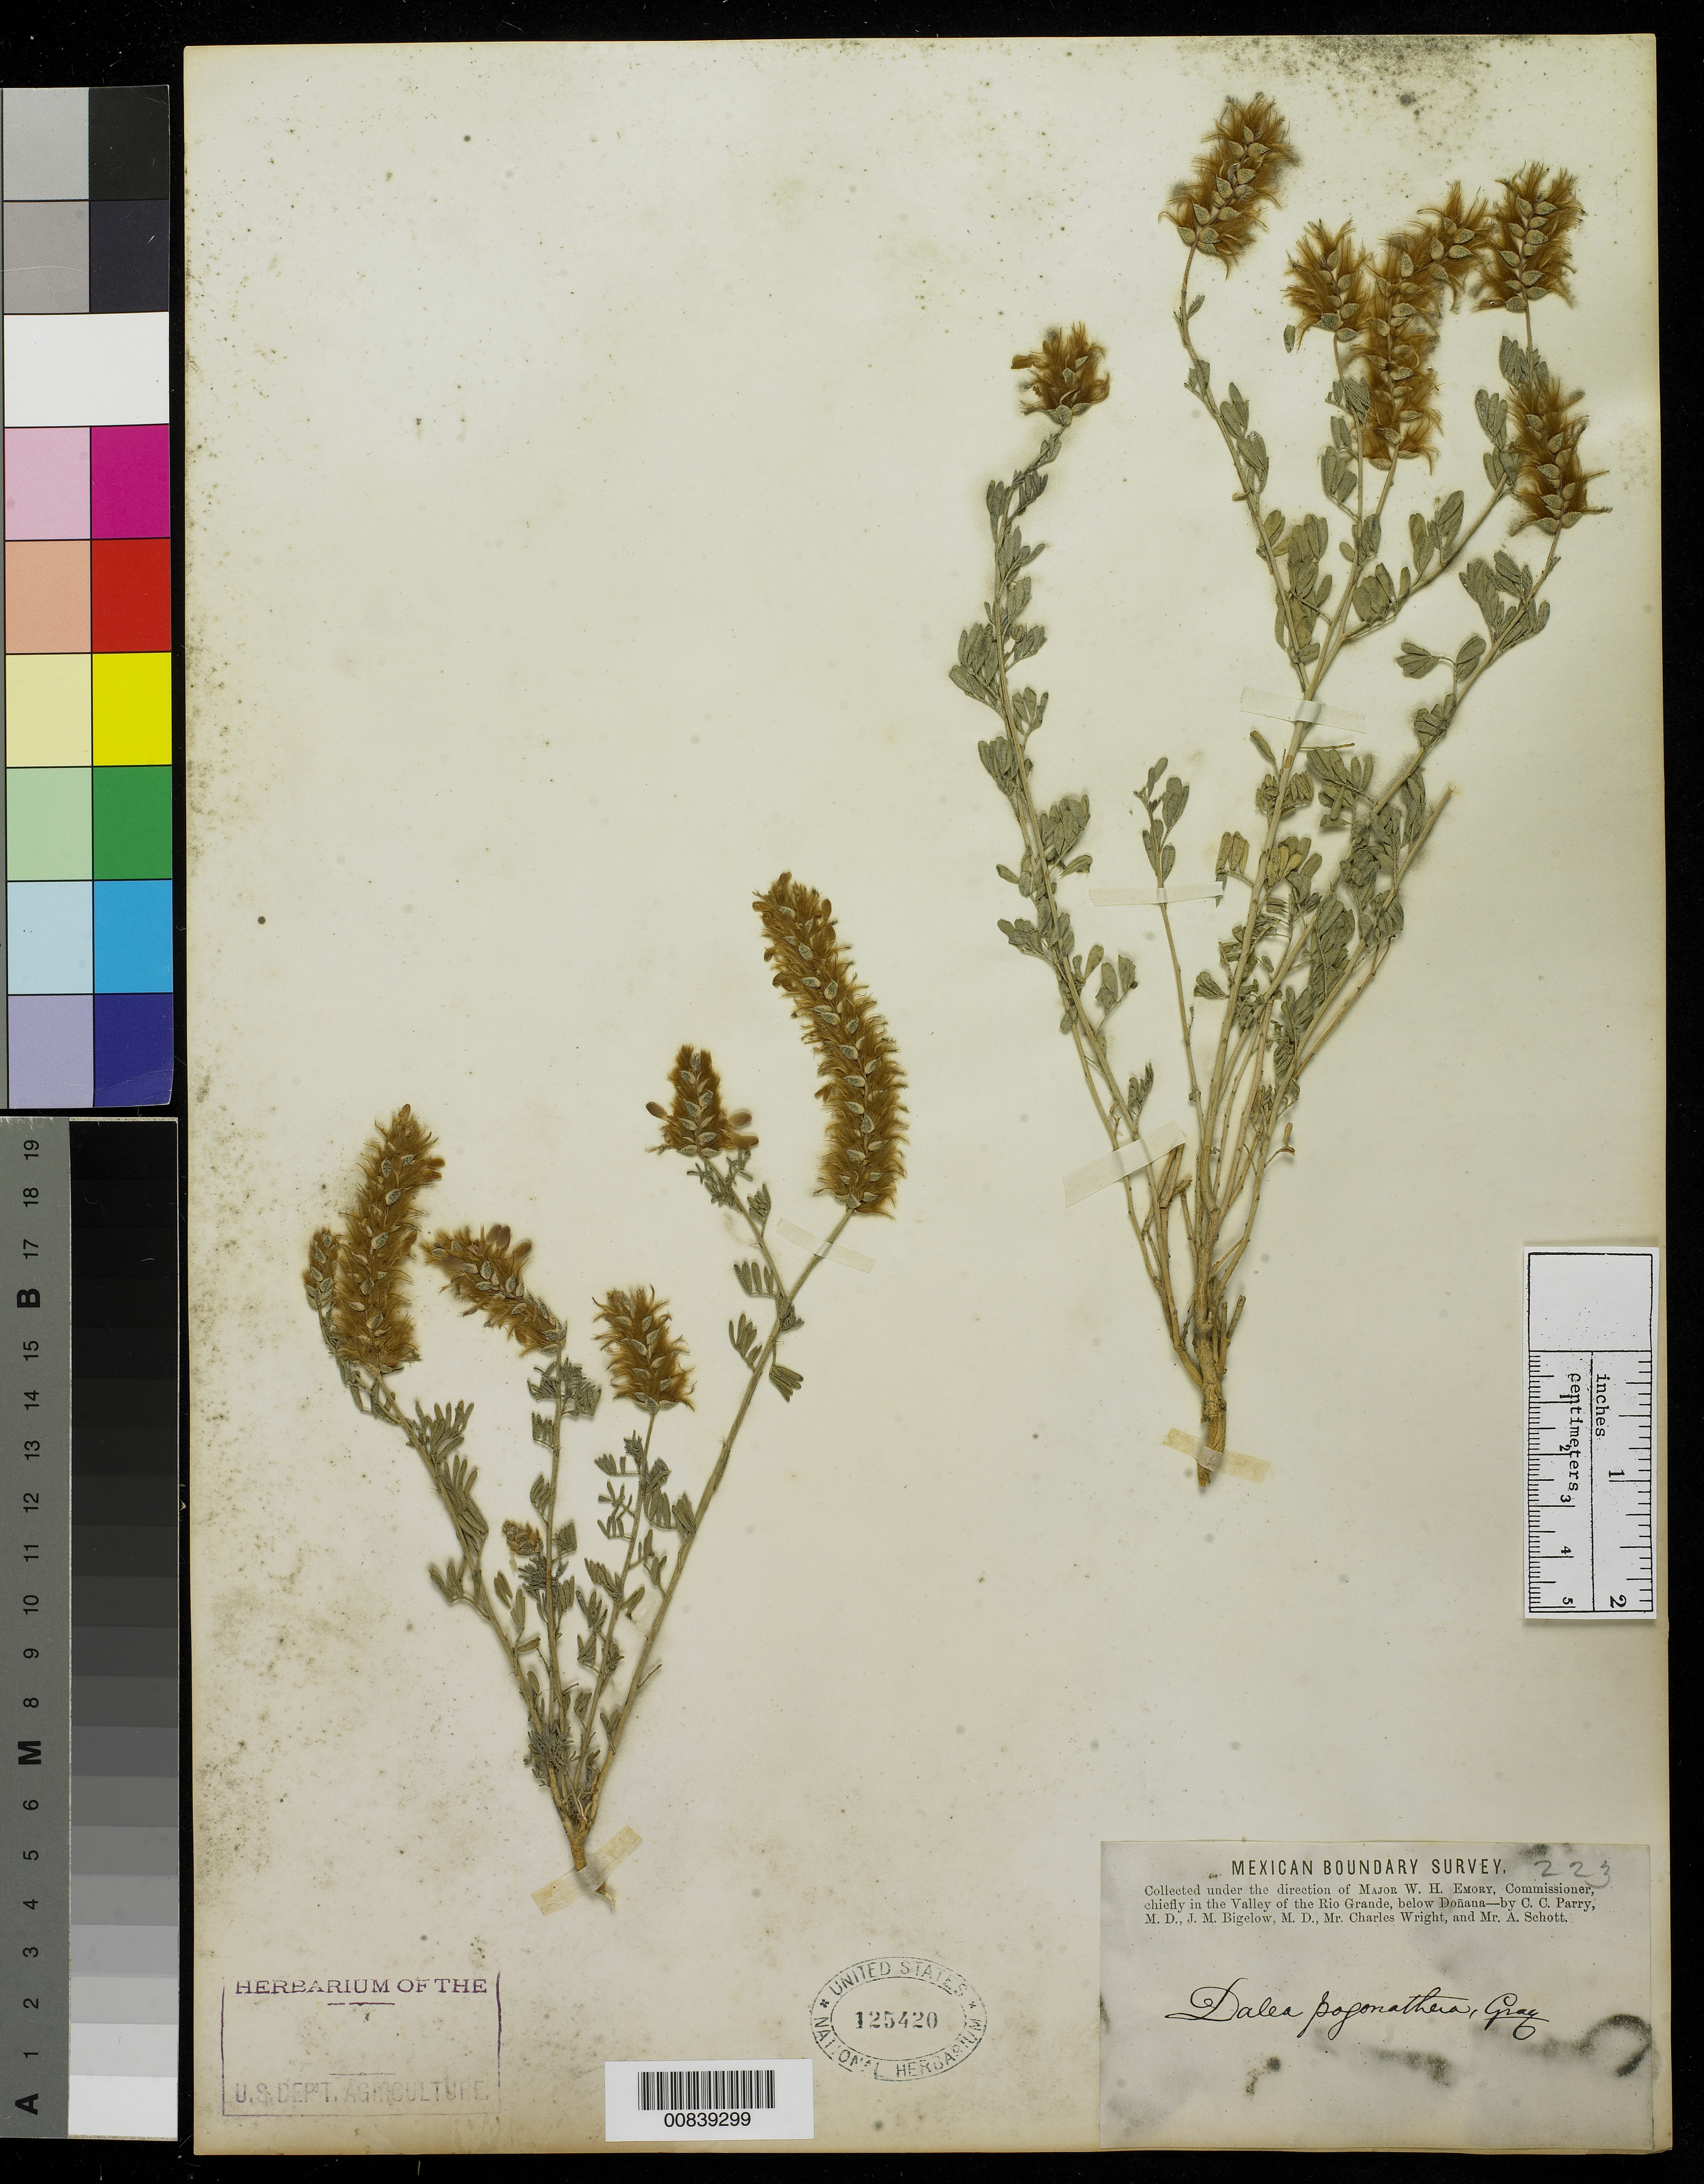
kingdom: Plantae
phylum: Tracheophyta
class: Magnoliopsida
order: Fabales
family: Fabaceae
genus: Dalea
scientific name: Dalea pogonathera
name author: A. Gray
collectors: C. C. Parry, J. M. Bigelow, C. Wright & A. C. V. Schott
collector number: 223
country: United States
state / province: New Mexico / Texas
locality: Valley of the Rio Grande, below Doñana.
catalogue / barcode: US 125420